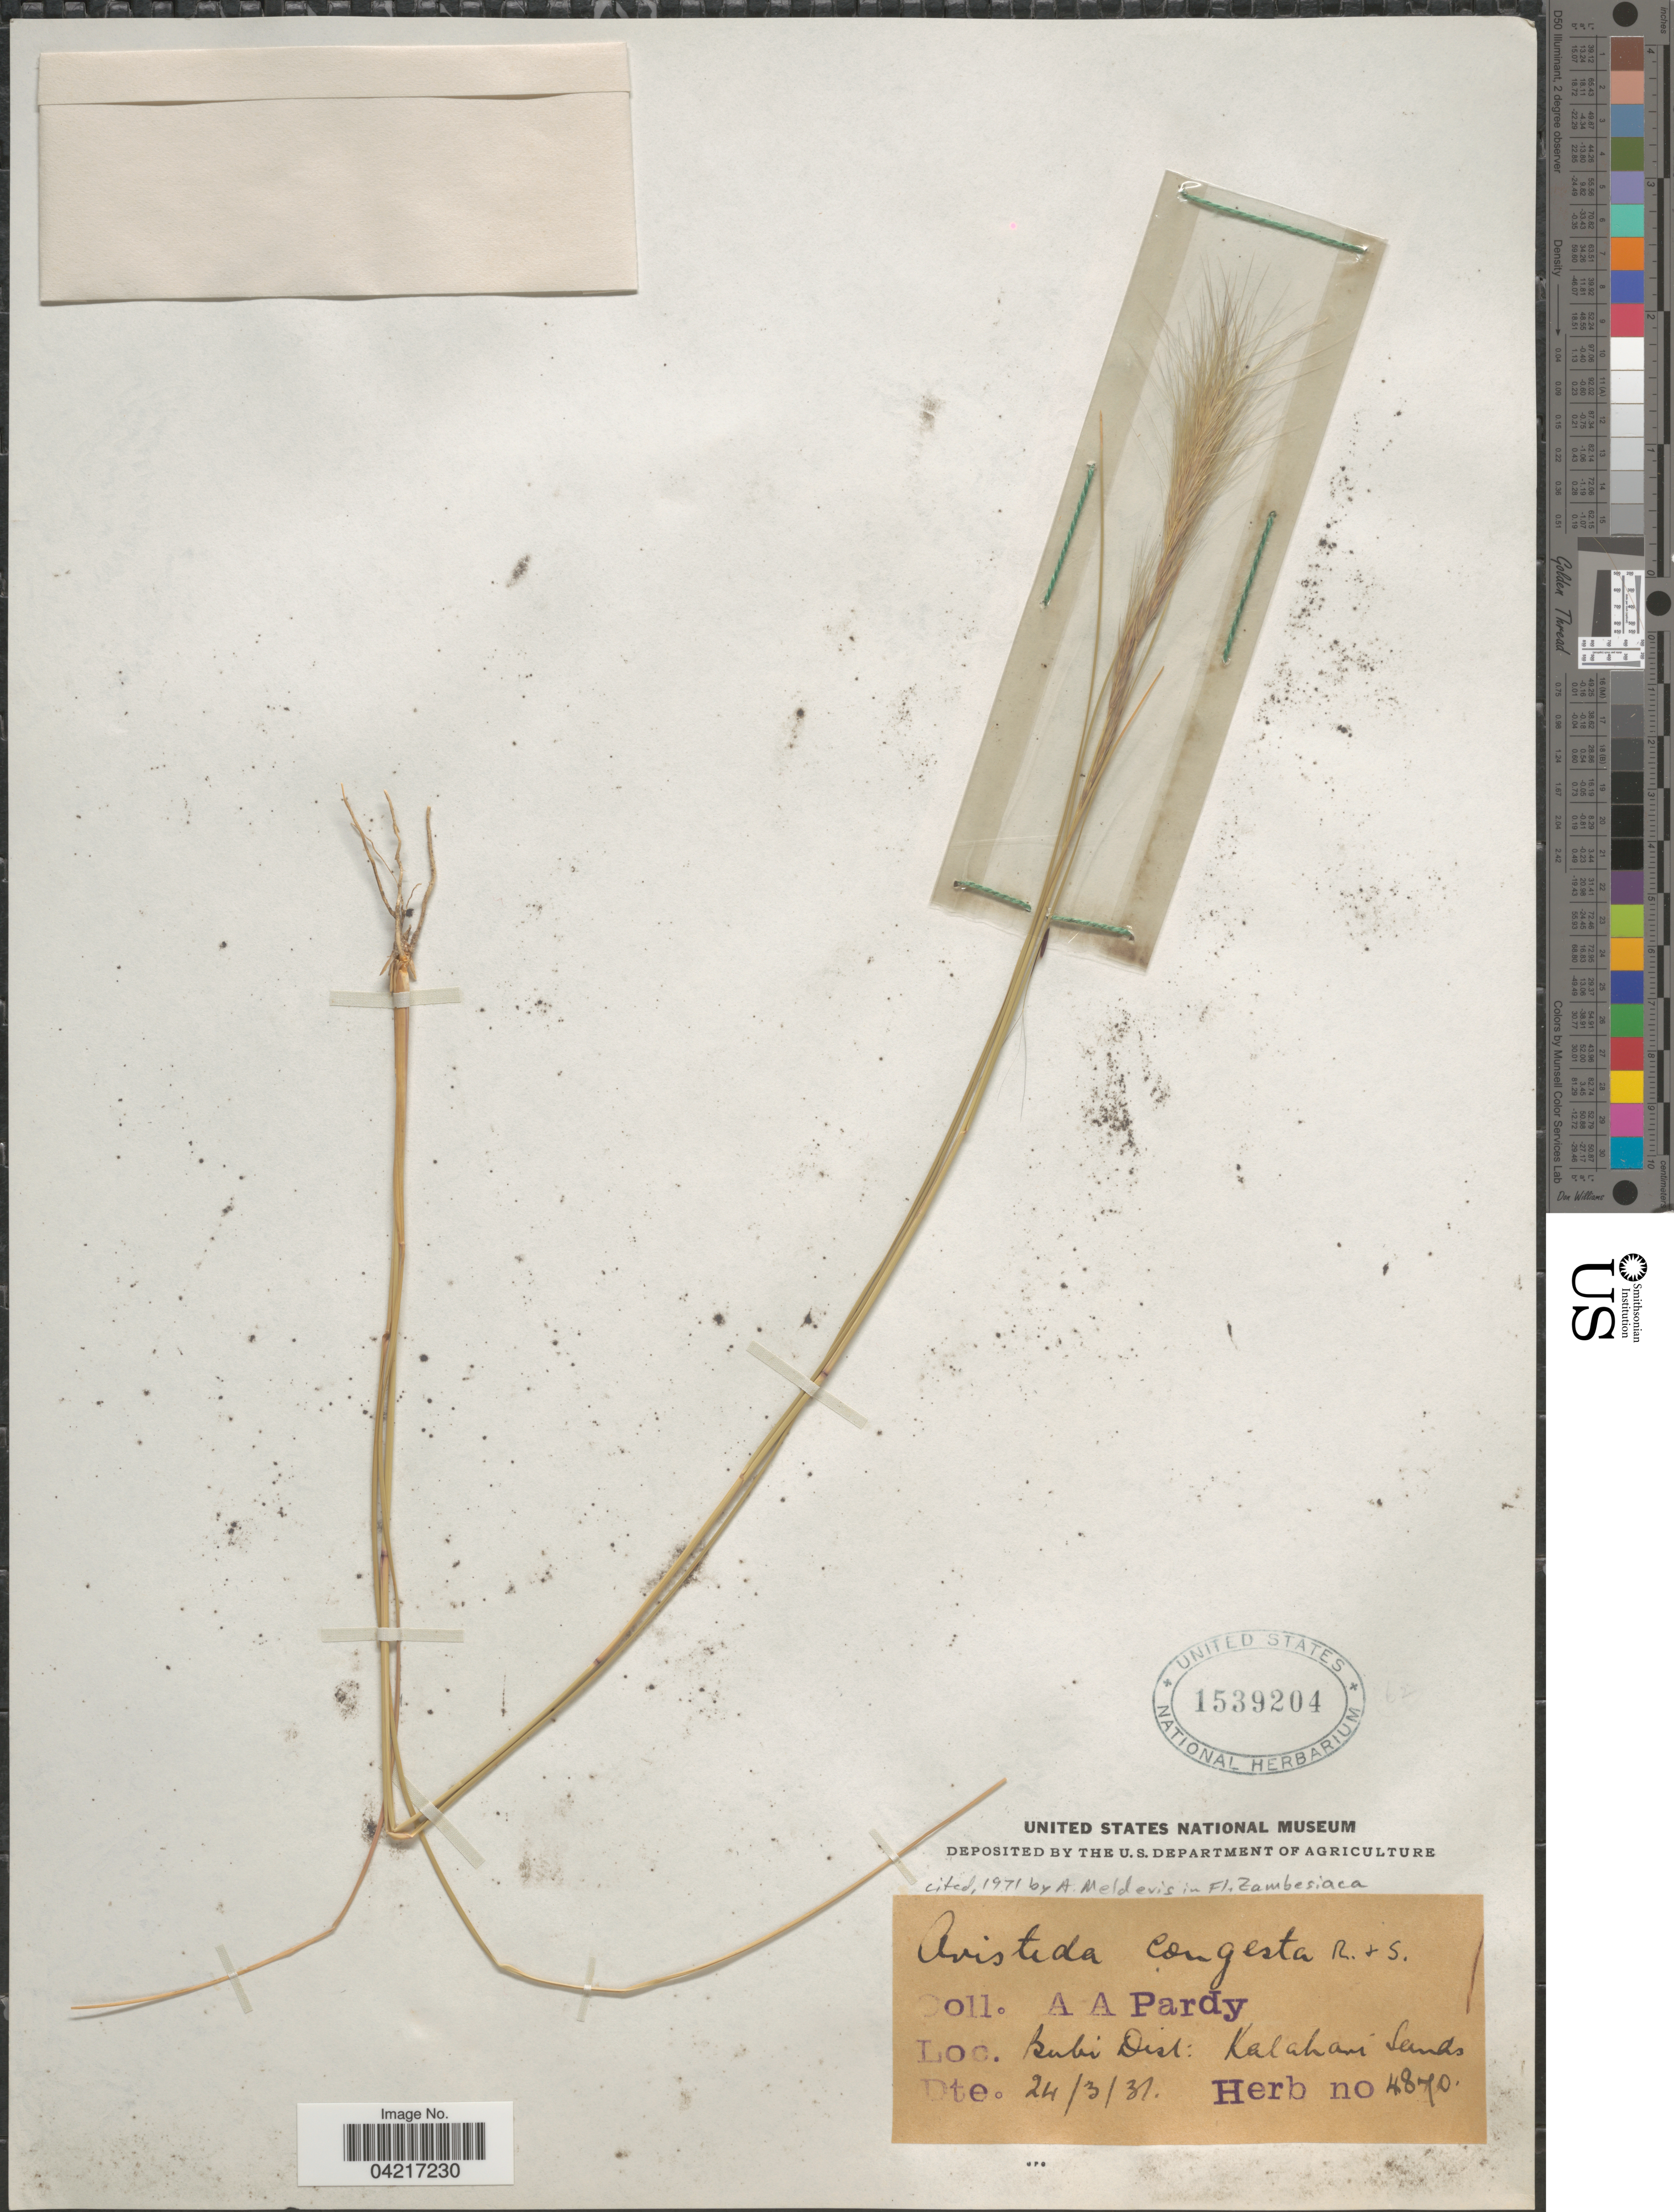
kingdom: Plantae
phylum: Tracheophyta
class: Liliopsida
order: Poales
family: Poaceae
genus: Aristida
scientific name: Aristida congesta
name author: Roem. & Schult.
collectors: A. Pardy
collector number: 4870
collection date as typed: Transcribed d/m/y: 24/3/31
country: Zimbabwe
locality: Bubi Dist: Kalahan Sands.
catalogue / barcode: US 1539204